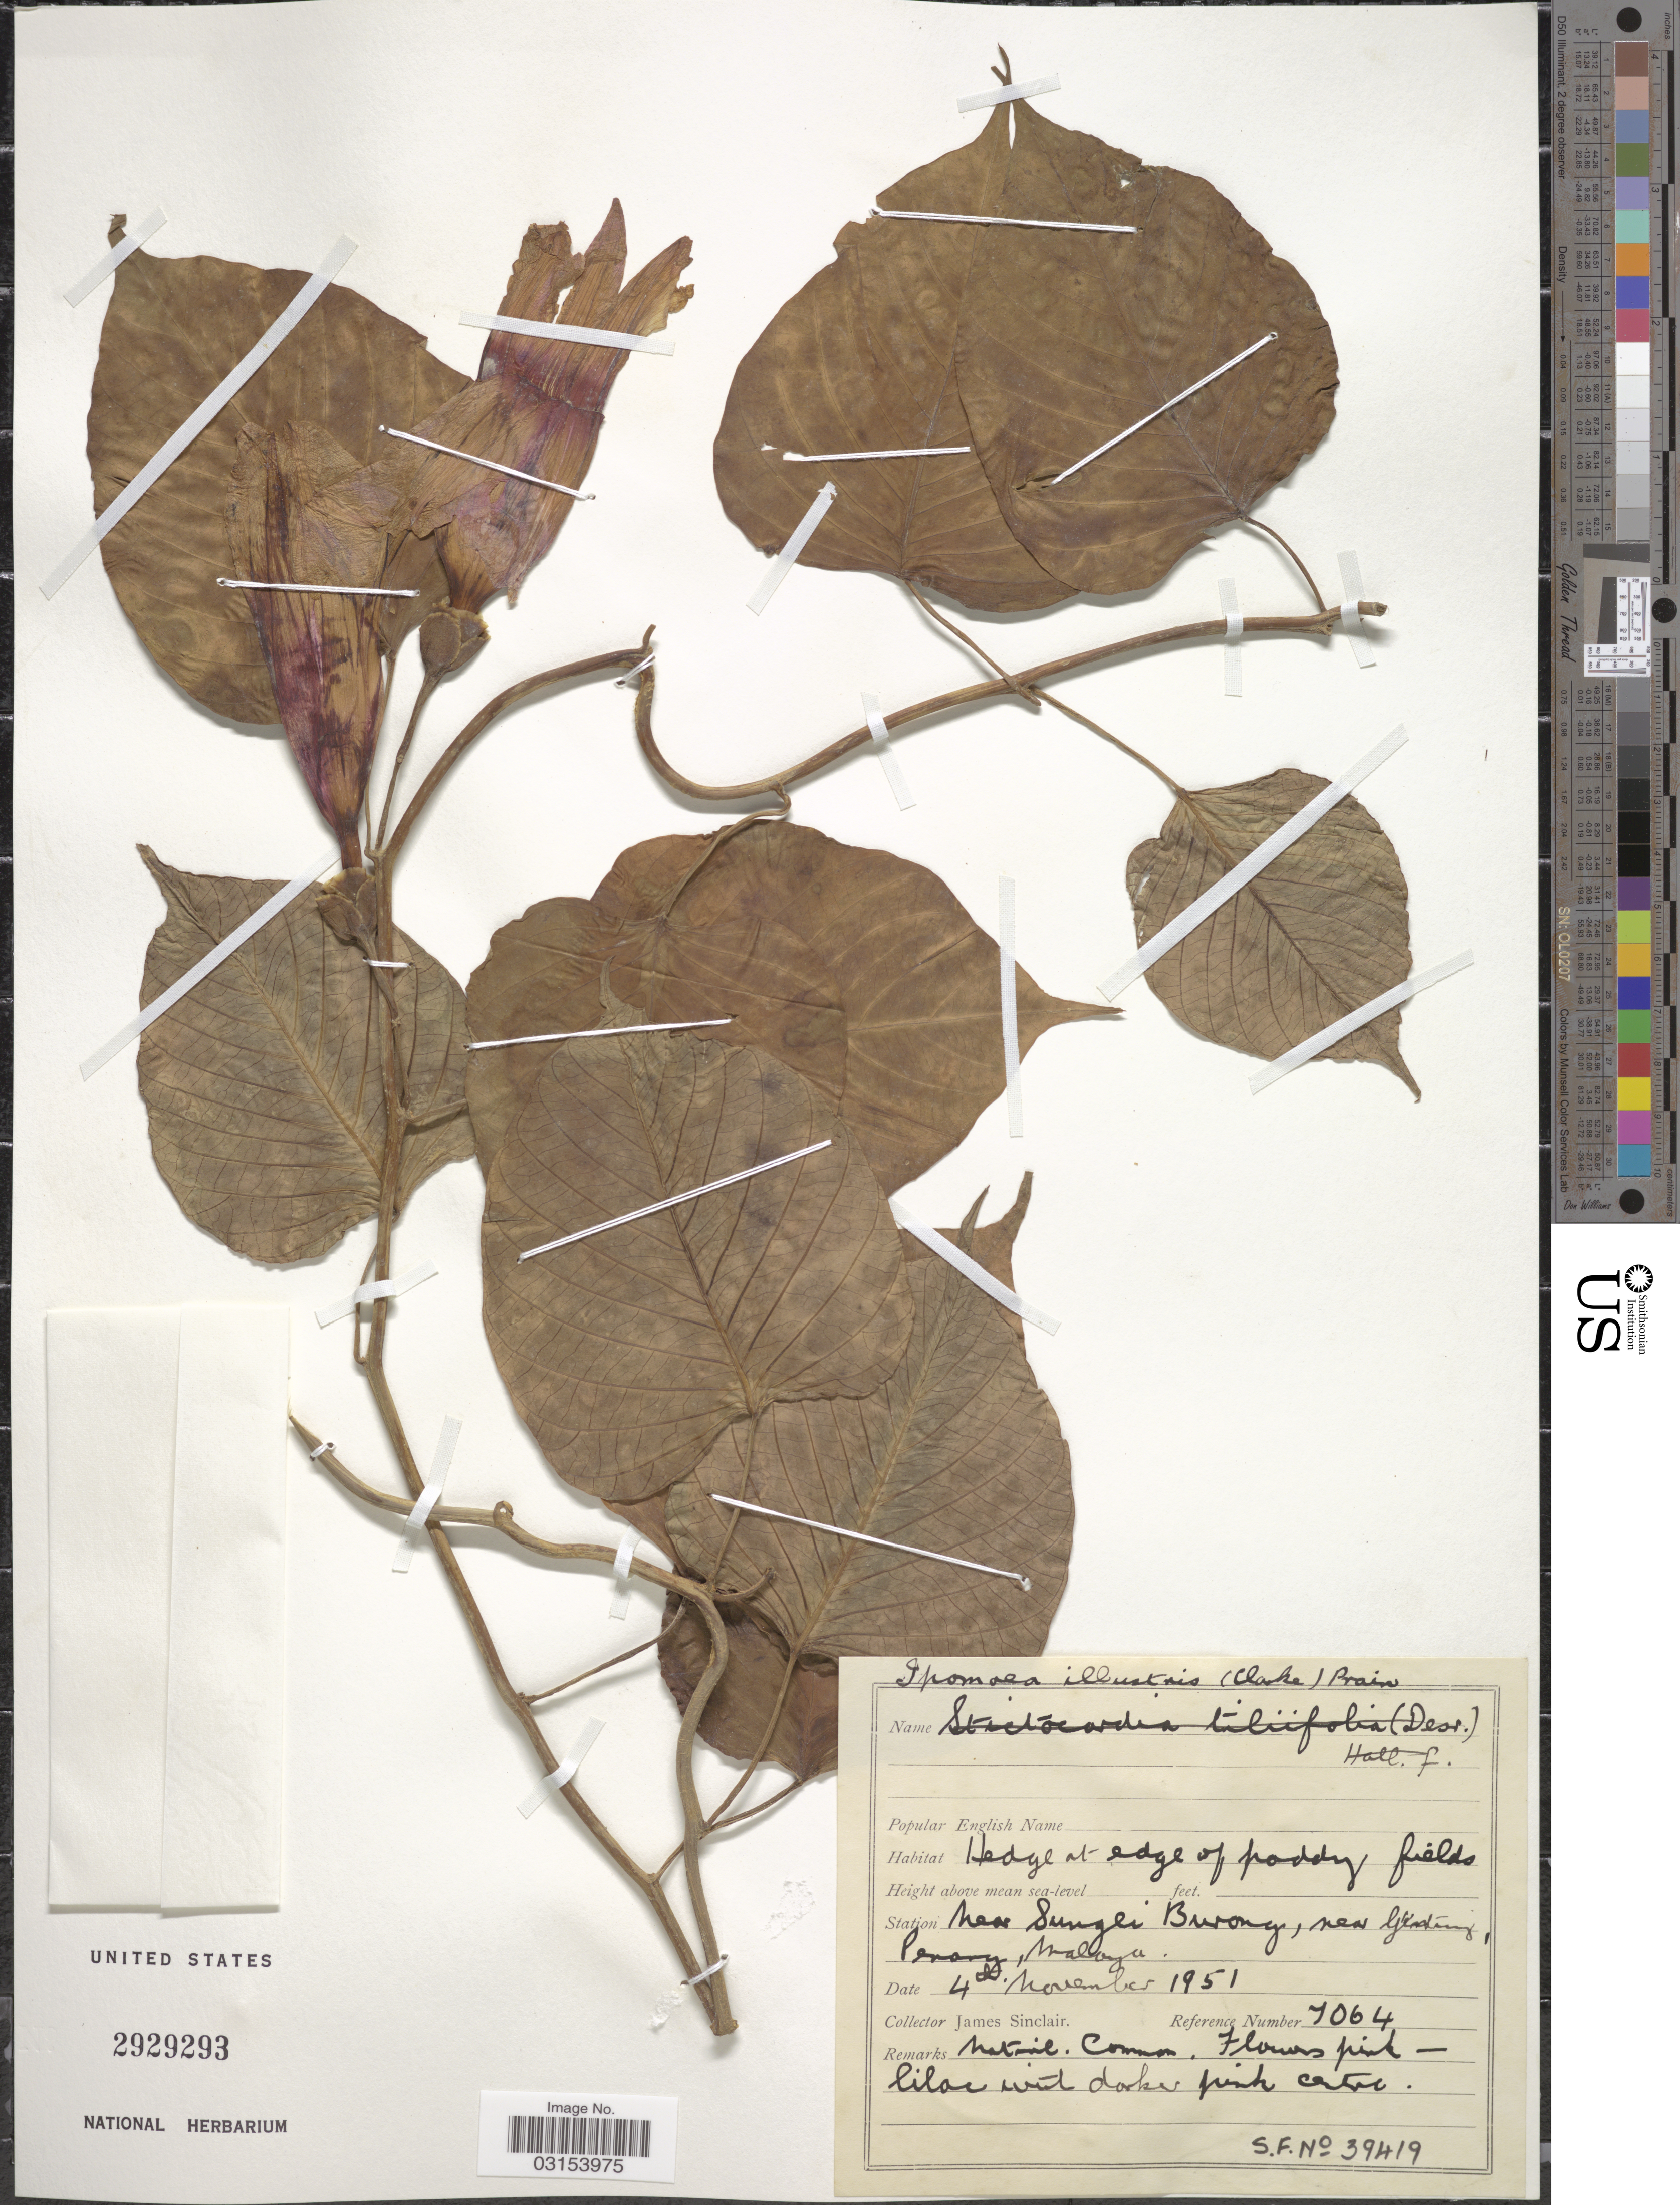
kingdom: Plantae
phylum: Tracheophyta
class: Magnoliopsida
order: Solanales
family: Convolvulaceae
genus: Ipomoea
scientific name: Ipomoea illustris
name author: Prain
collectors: J. Sinclair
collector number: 7064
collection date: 1951-11-04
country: Malaysia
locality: Station Near Sungei Burong, near Genting, Penang, Malaya.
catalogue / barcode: US 2929293